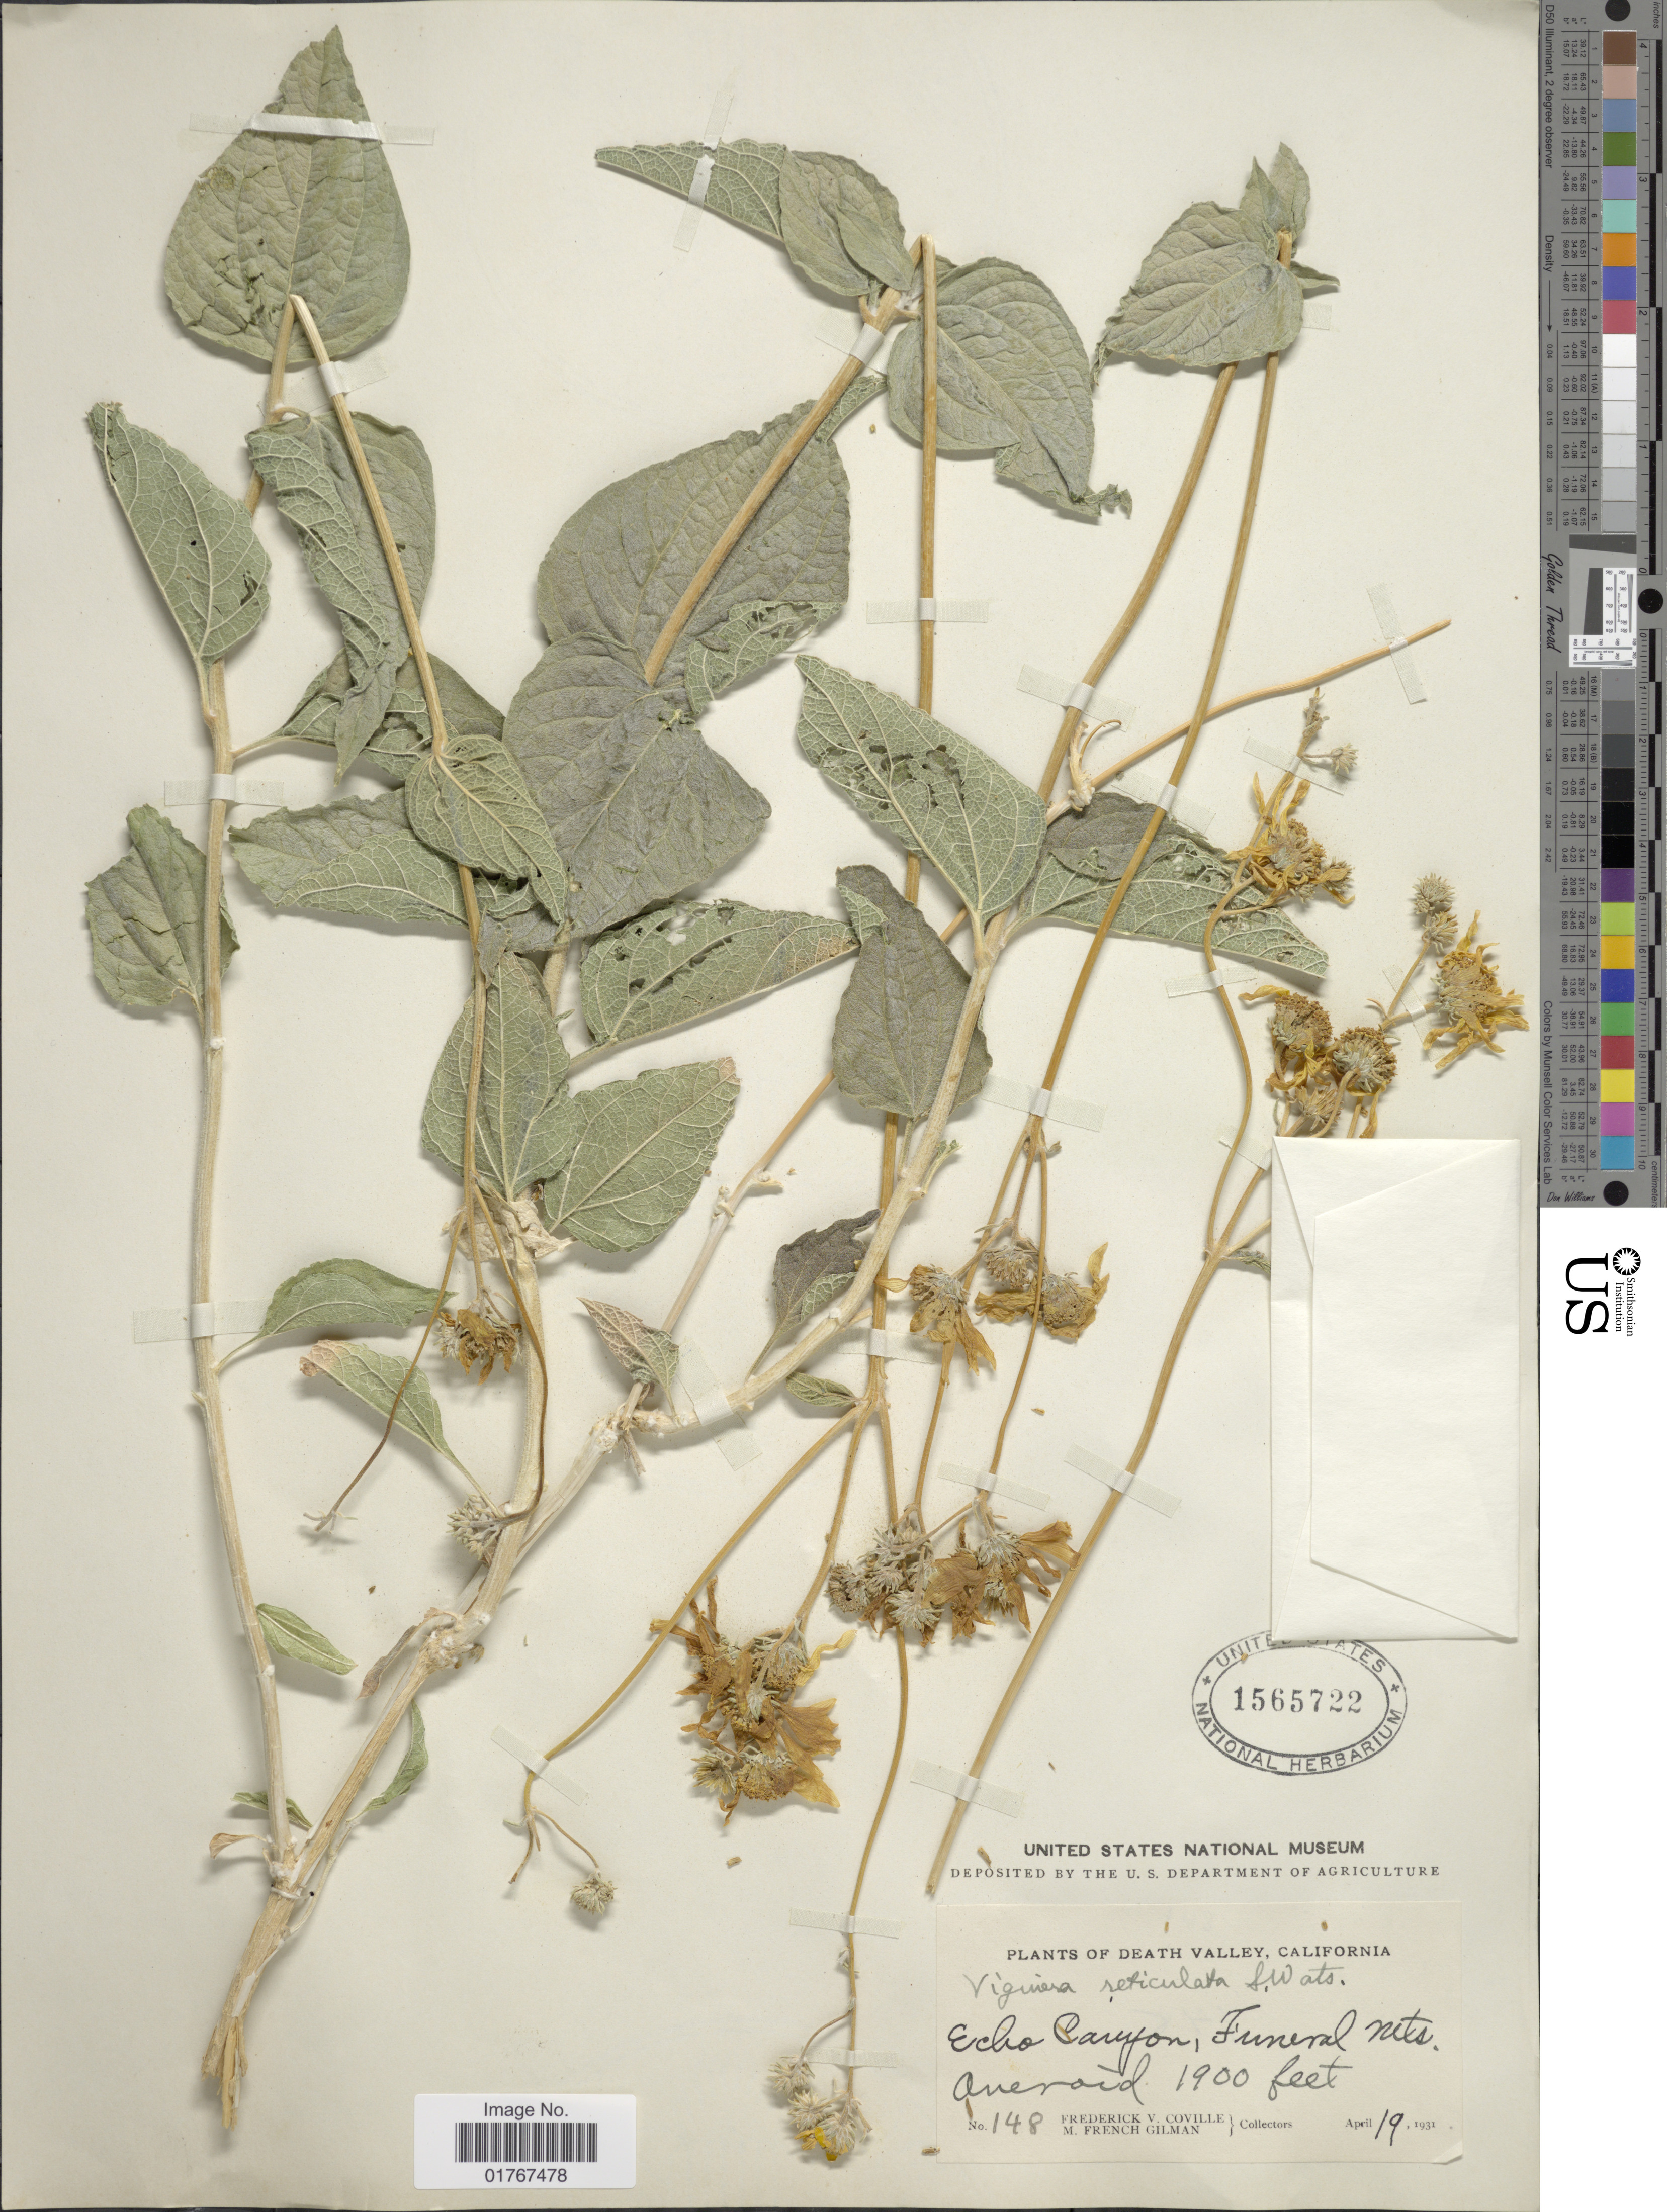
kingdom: Plantae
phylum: Tracheophyta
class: Magnoliopsida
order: Asterales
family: Asteraceae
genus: Viguiera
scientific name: Viguiera reticulata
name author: S. Watson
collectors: F. V. Coville & M. F. Gilman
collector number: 148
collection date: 1931-04-19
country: United States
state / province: California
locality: Death Valley, Echo Canyon, Funeral Mts, Aneroid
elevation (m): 579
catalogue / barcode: US 1565722